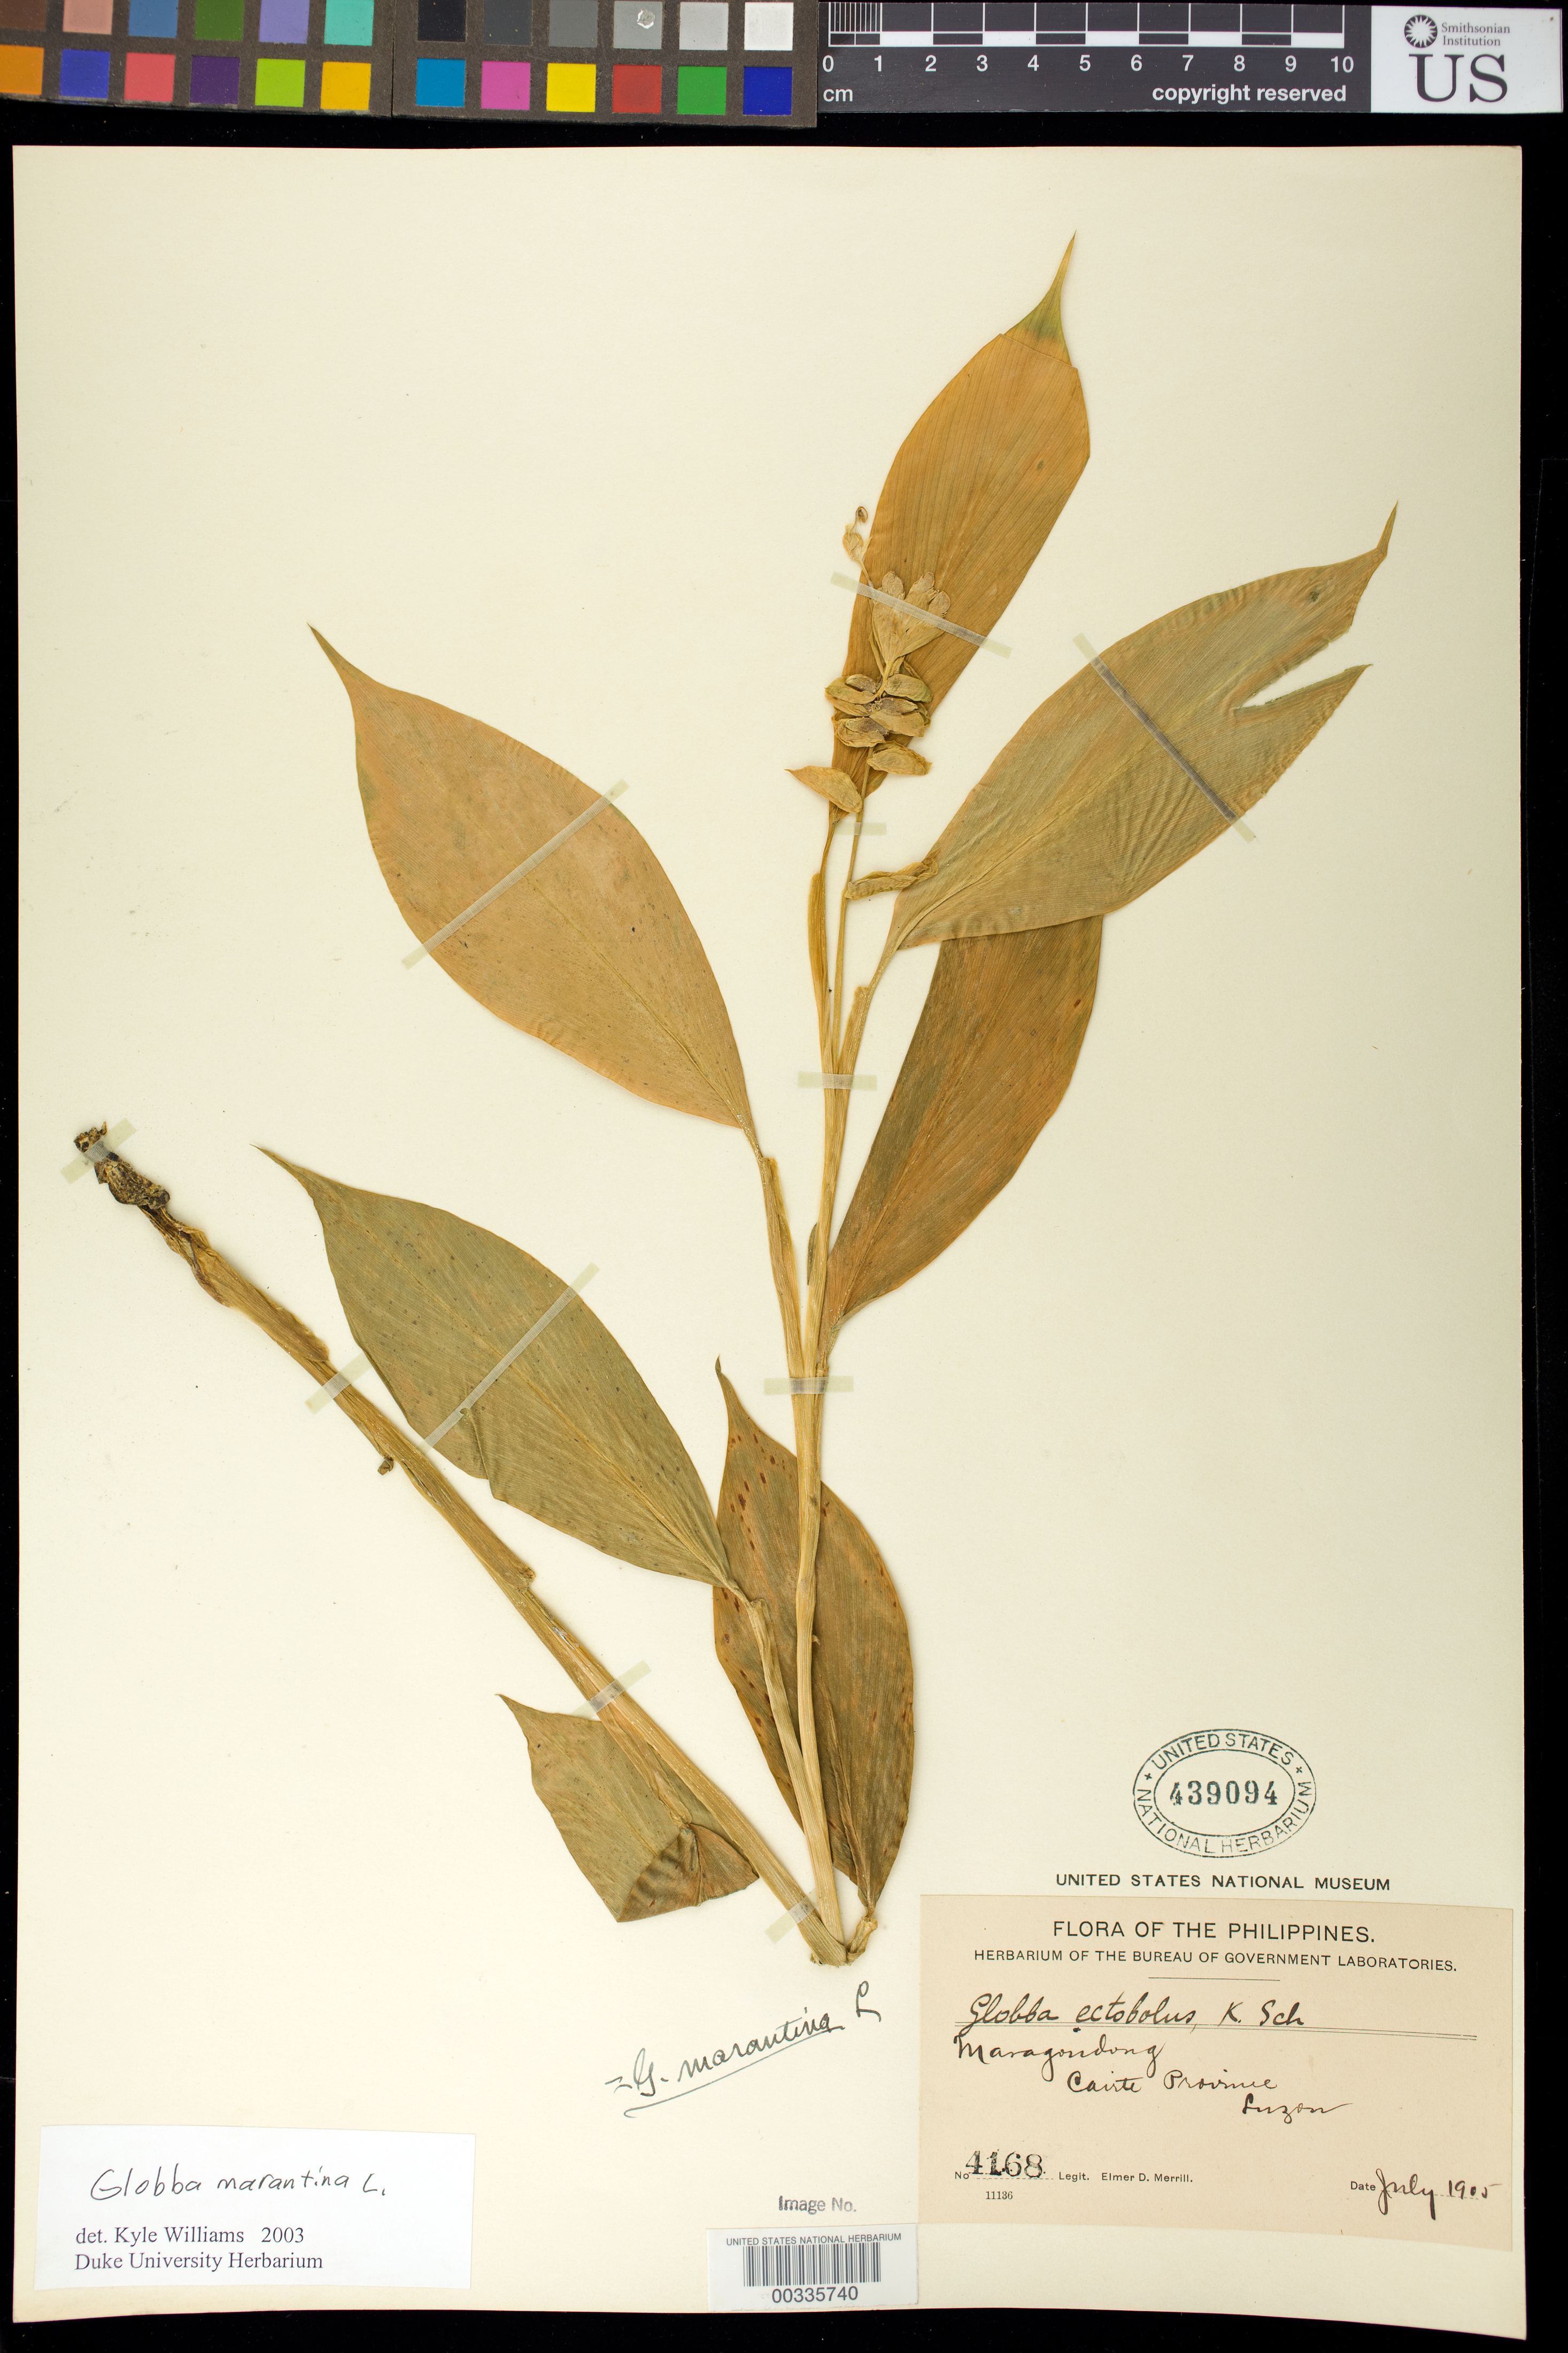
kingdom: Plantae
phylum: Tracheophyta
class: Liliopsida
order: Zingiberales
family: Zingiberaceae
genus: Globba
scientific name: Globba marantina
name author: L.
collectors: E. D. Merrill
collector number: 4168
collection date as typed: Jul 1905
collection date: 1905-07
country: Philippines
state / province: Central Visayas (?)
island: Luzon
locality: Maragondong (?), cairte prov. [maragondong is on negros island, negros oriental province]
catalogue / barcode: US 439094